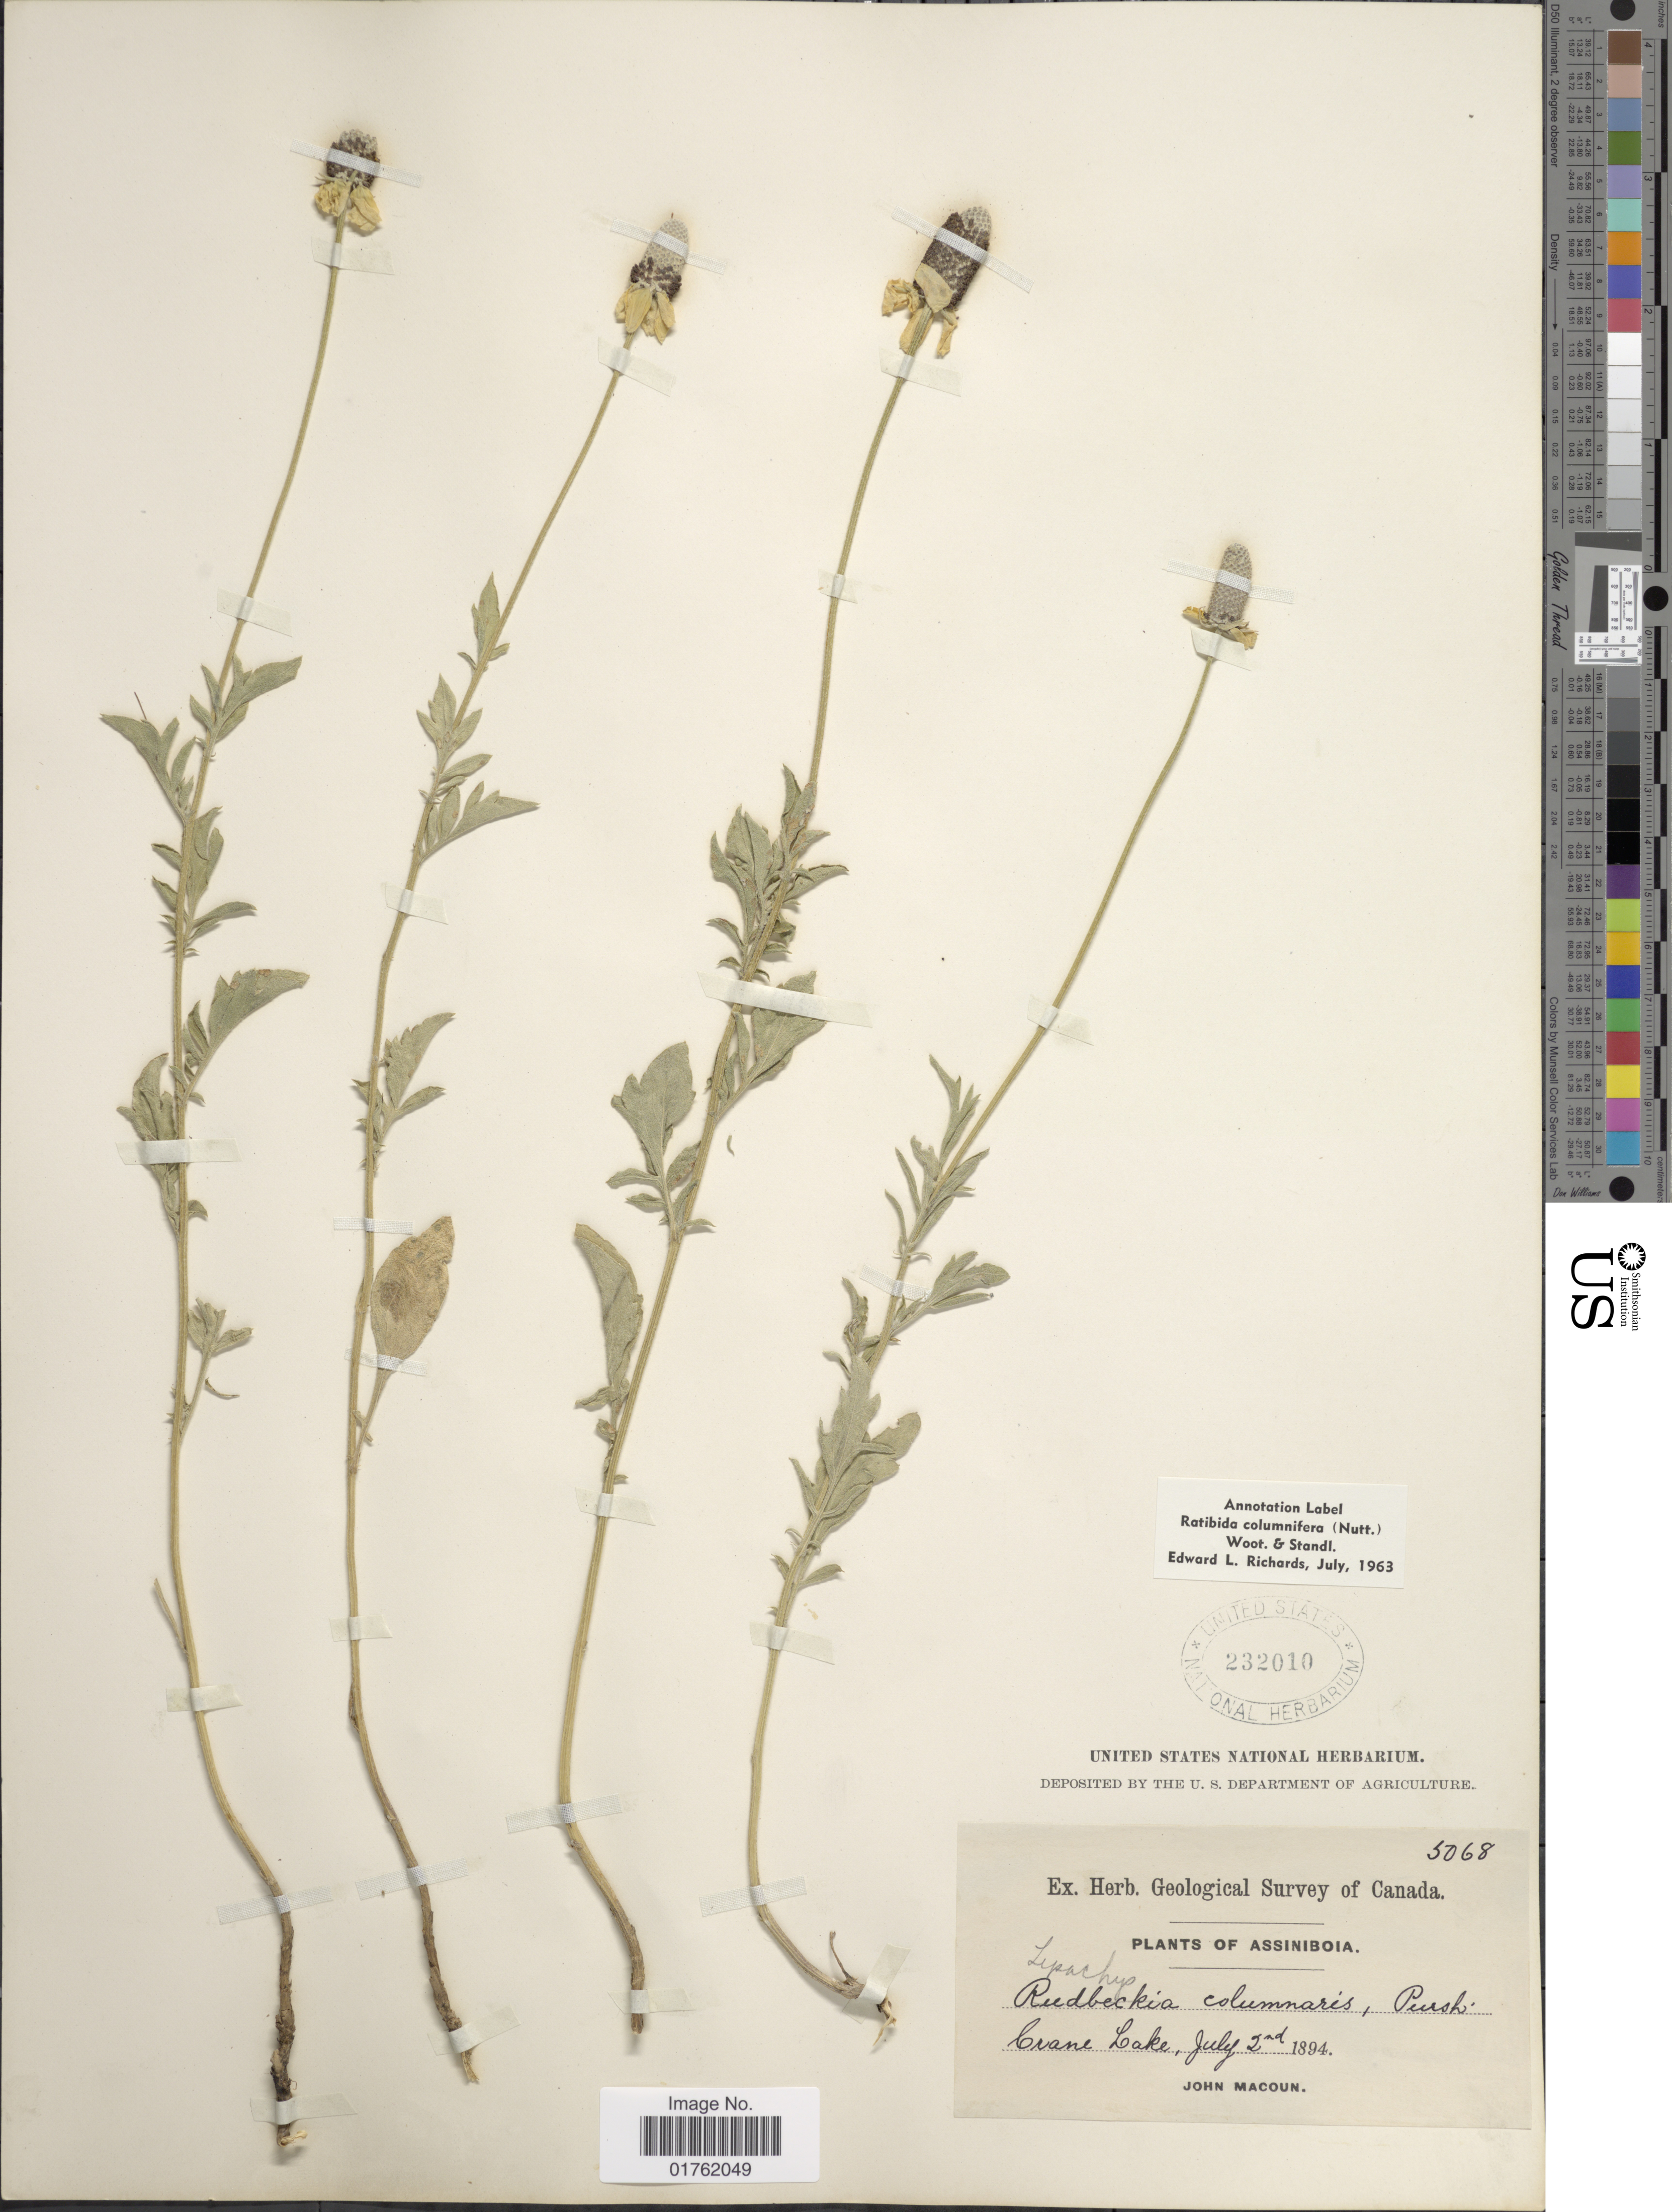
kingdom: Plantae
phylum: Tracheophyta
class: Magnoliopsida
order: Asterales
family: Asteraceae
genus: Ratibida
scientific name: Ratibida columnaris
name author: (Pursh) D. Don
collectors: J. Macoun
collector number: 5068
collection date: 1894-07-02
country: Canada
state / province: Saskatchewan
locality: Assiniboia, Crane Lake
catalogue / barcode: US 232010